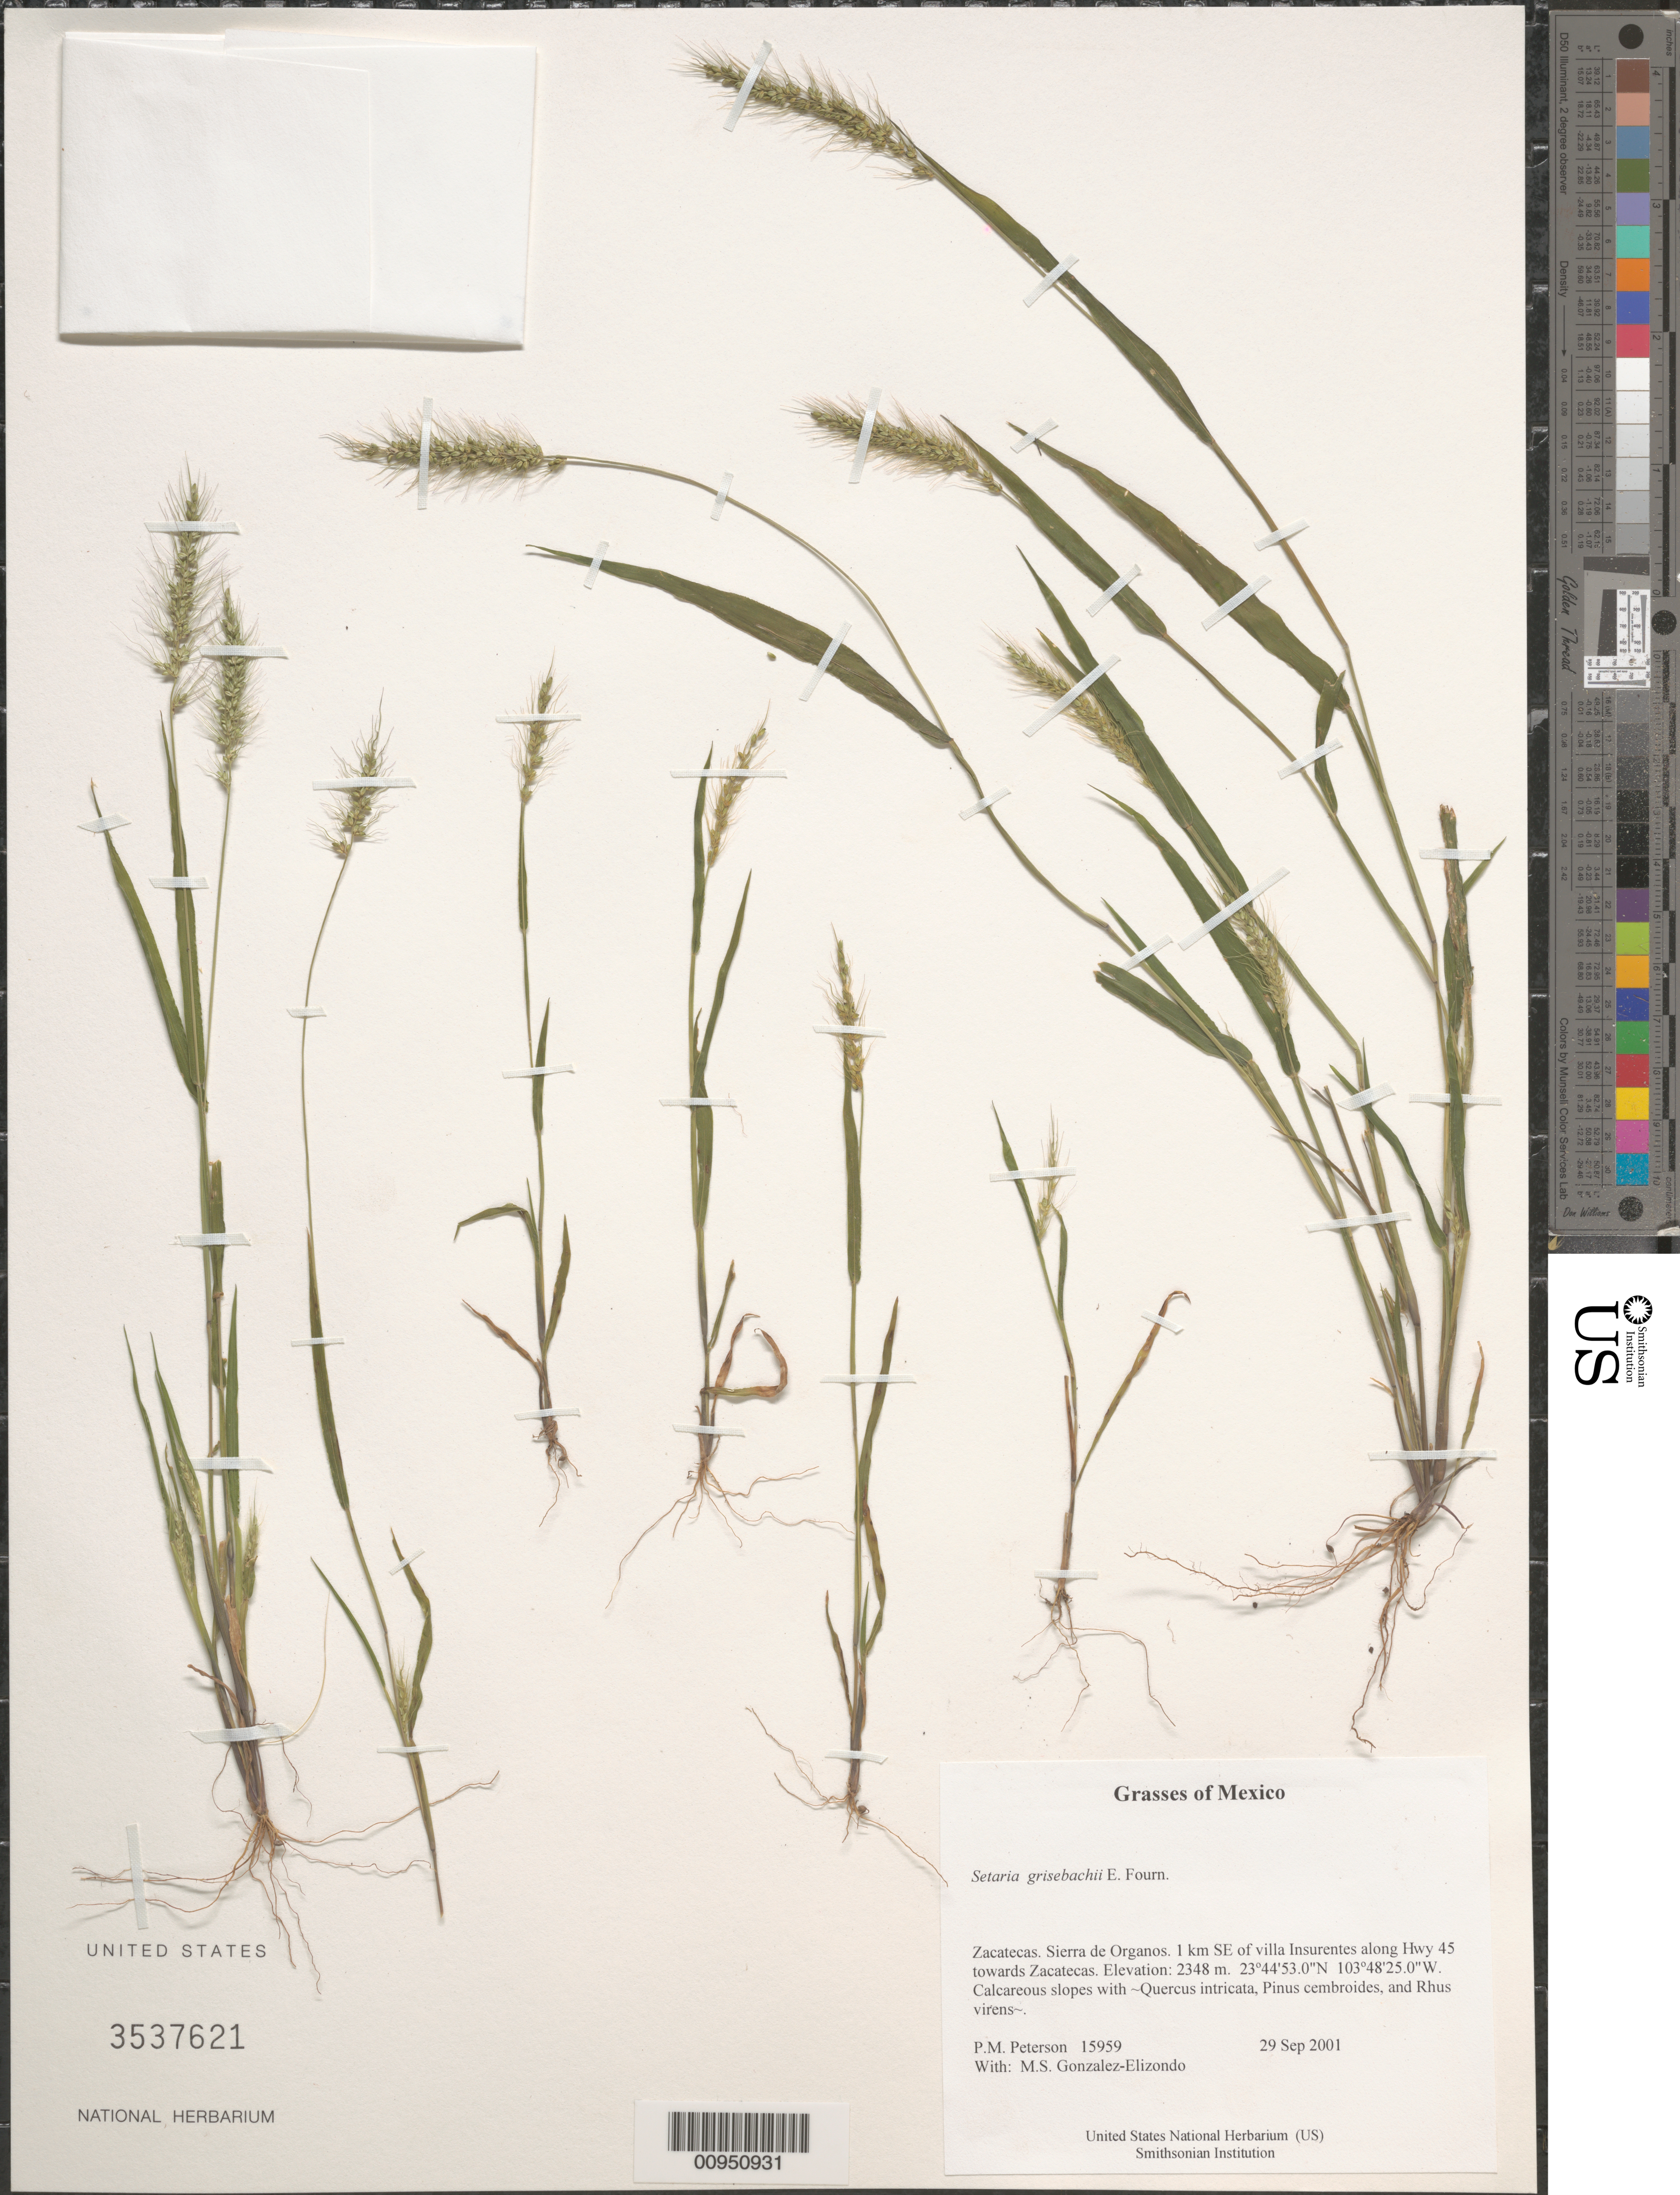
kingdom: Plantae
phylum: Tracheophyta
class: Liliopsida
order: Poales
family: Poaceae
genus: Setaria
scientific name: Setaria grisebachii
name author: E. Fourn.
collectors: P. M. Peterson & M. S. González-Elizondo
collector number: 15959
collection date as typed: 29 Sep 2001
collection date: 2001-09-29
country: Mexico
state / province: Zacatecas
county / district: Sierra de Organos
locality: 1 km SE of villa Insurentes along Hwy 45 towards Zacatecas.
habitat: Calcareous slopes with ~Quercus intricata, Pinus cembroides, and Rhus virens~.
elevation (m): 2348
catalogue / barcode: US 3537621